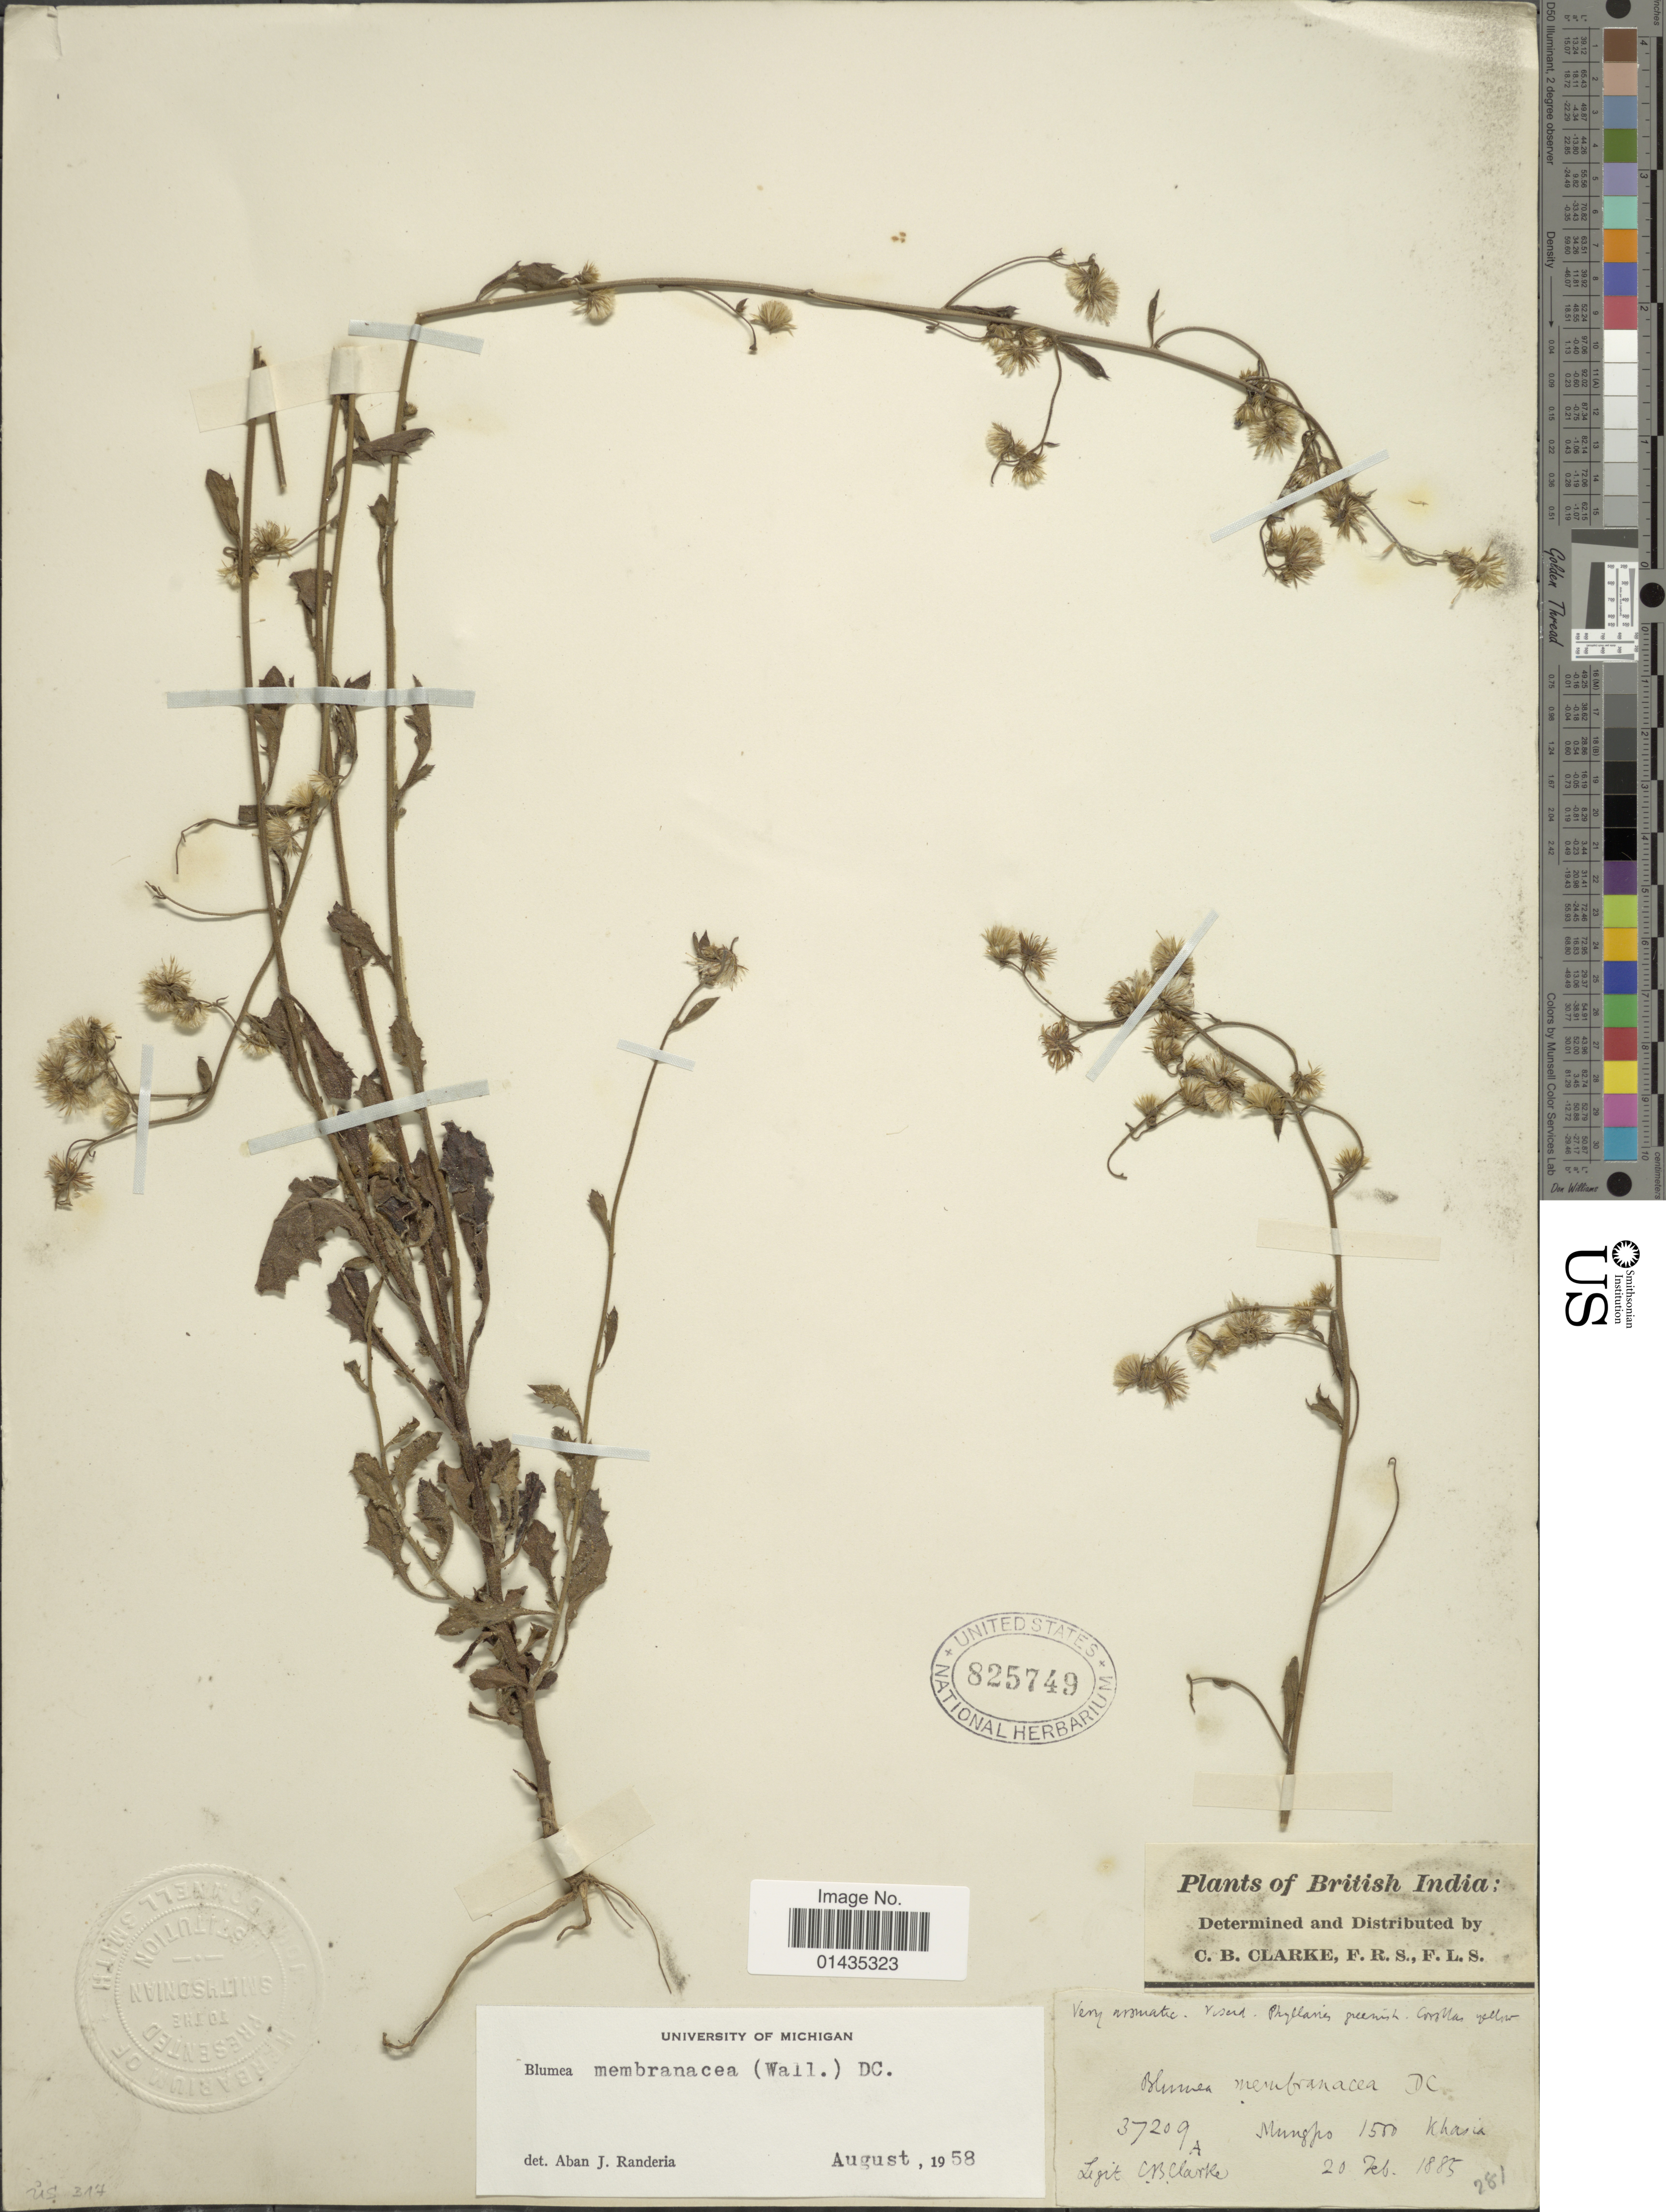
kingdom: Plantae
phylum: Tracheophyta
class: Magnoliopsida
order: Asterales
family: Asteraceae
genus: Blumea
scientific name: Blumea membranacea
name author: DC.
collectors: C. B. Clarke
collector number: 37209A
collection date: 1885-02-20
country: India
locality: British India, Mungpo, Khasia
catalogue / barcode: US 825749